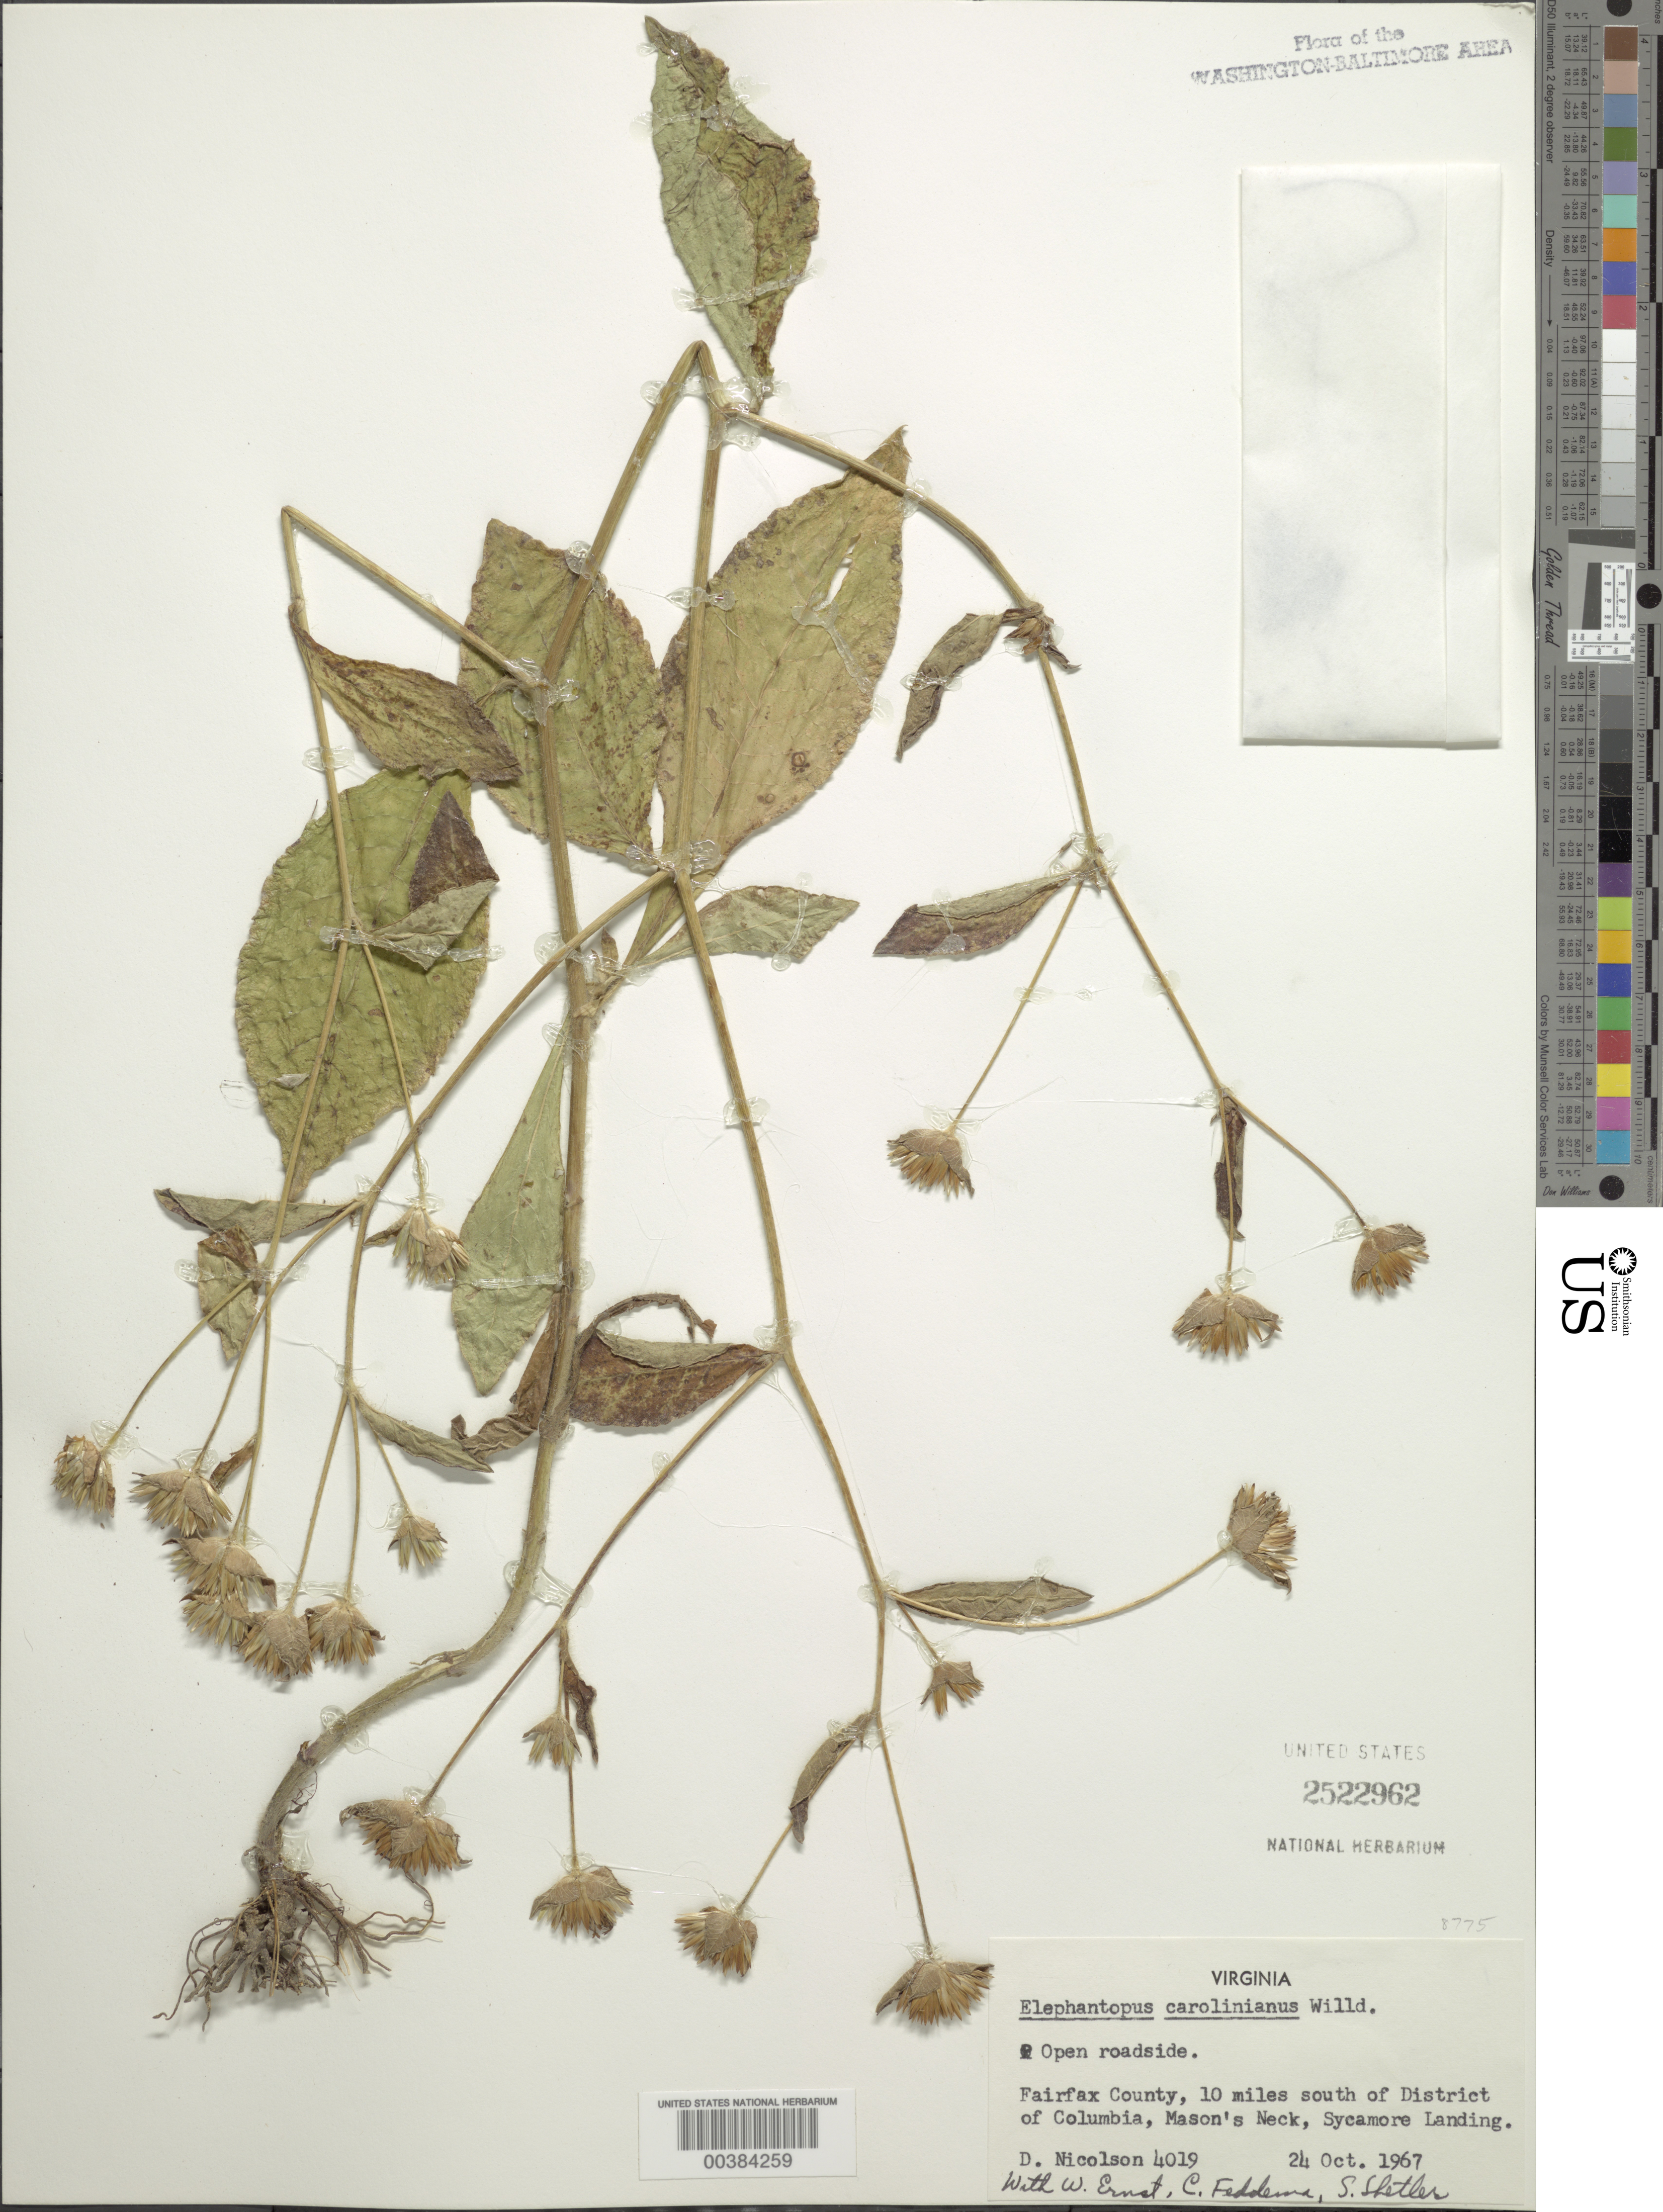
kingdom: Plantae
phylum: Tracheophyta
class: Magnoliopsida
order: Asterales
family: Asteraceae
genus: Elephantopus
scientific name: Elephantopus carolinianus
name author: Raeusch.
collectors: D. H. Nicolson, W. W. Ernst, C. Feddema & S. Shetler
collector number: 4019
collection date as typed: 24 Oct 1967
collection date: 1967-10-24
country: United States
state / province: Virginia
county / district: Fairfax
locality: Mason Neck Sycamore Landing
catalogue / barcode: US 2522962